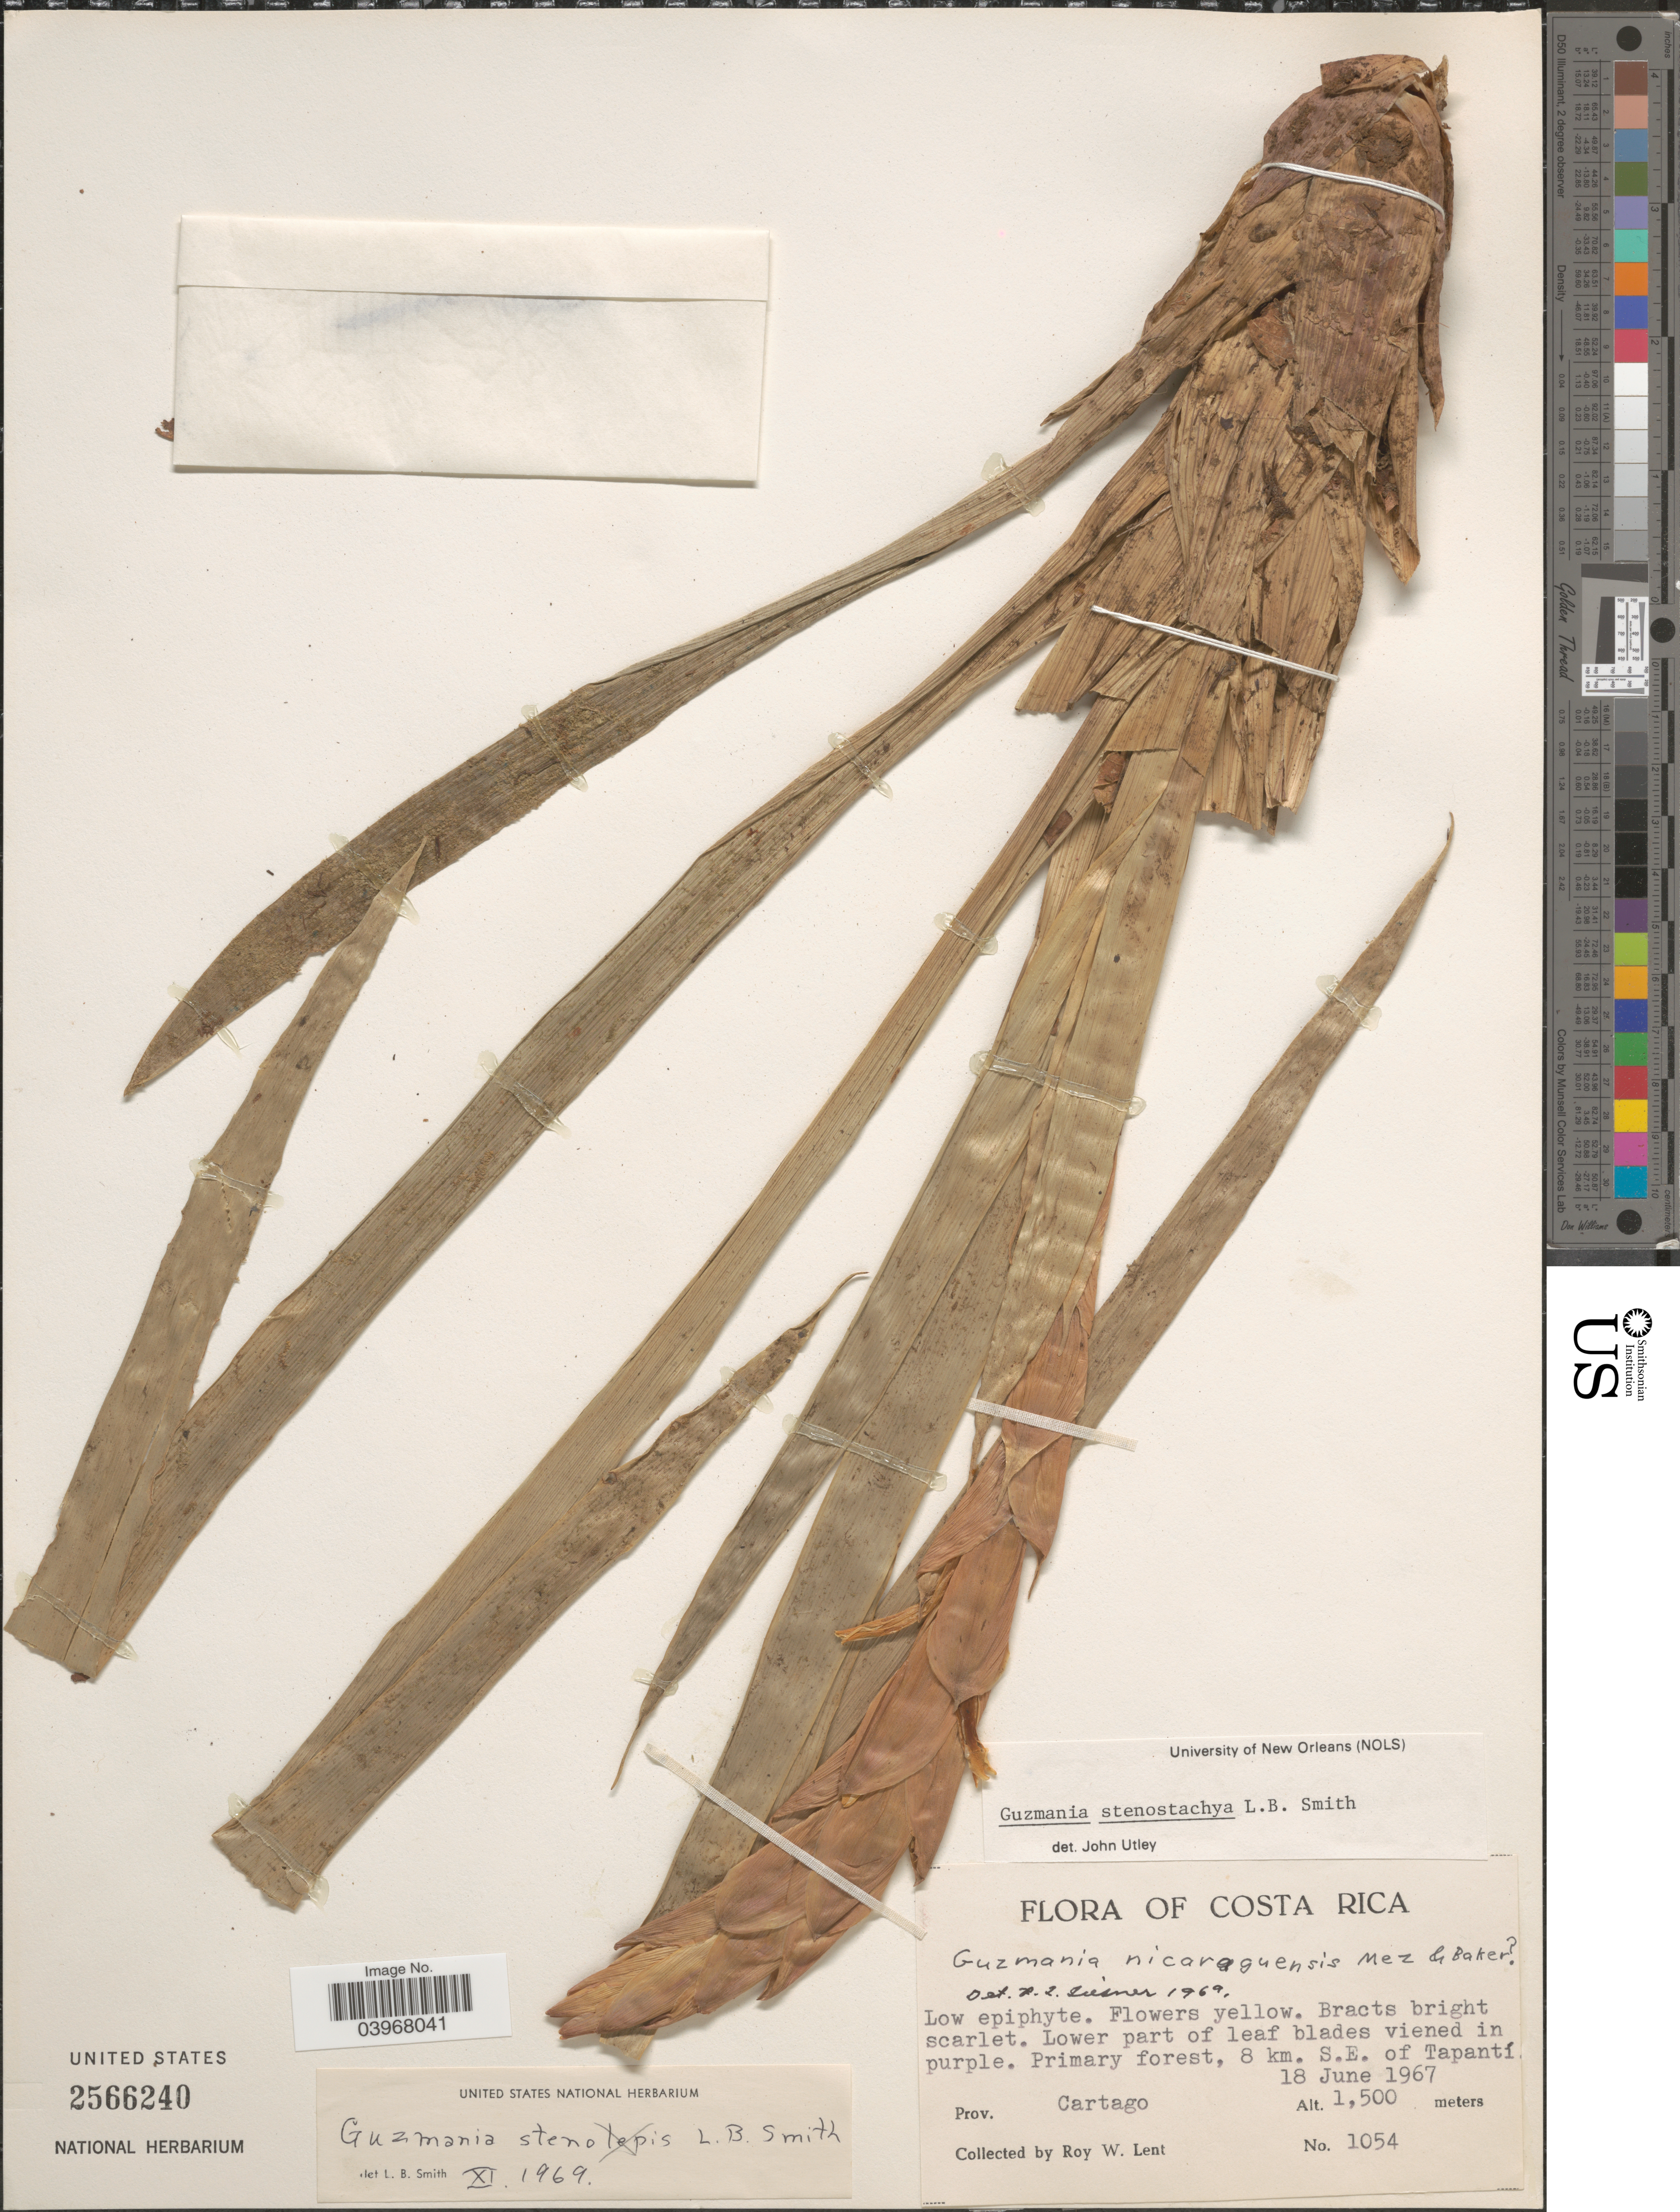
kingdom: Plantae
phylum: Tracheophyta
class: Liliopsida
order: Poales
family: Bromeliaceae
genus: Guzmania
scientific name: Guzmania stenostachya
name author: L.B. Sm.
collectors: R. W. Lent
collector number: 1054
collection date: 1967-06-18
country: Costa Rica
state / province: Cartago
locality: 8 km. S.E. of Tapantí.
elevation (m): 1500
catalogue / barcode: US 2566240